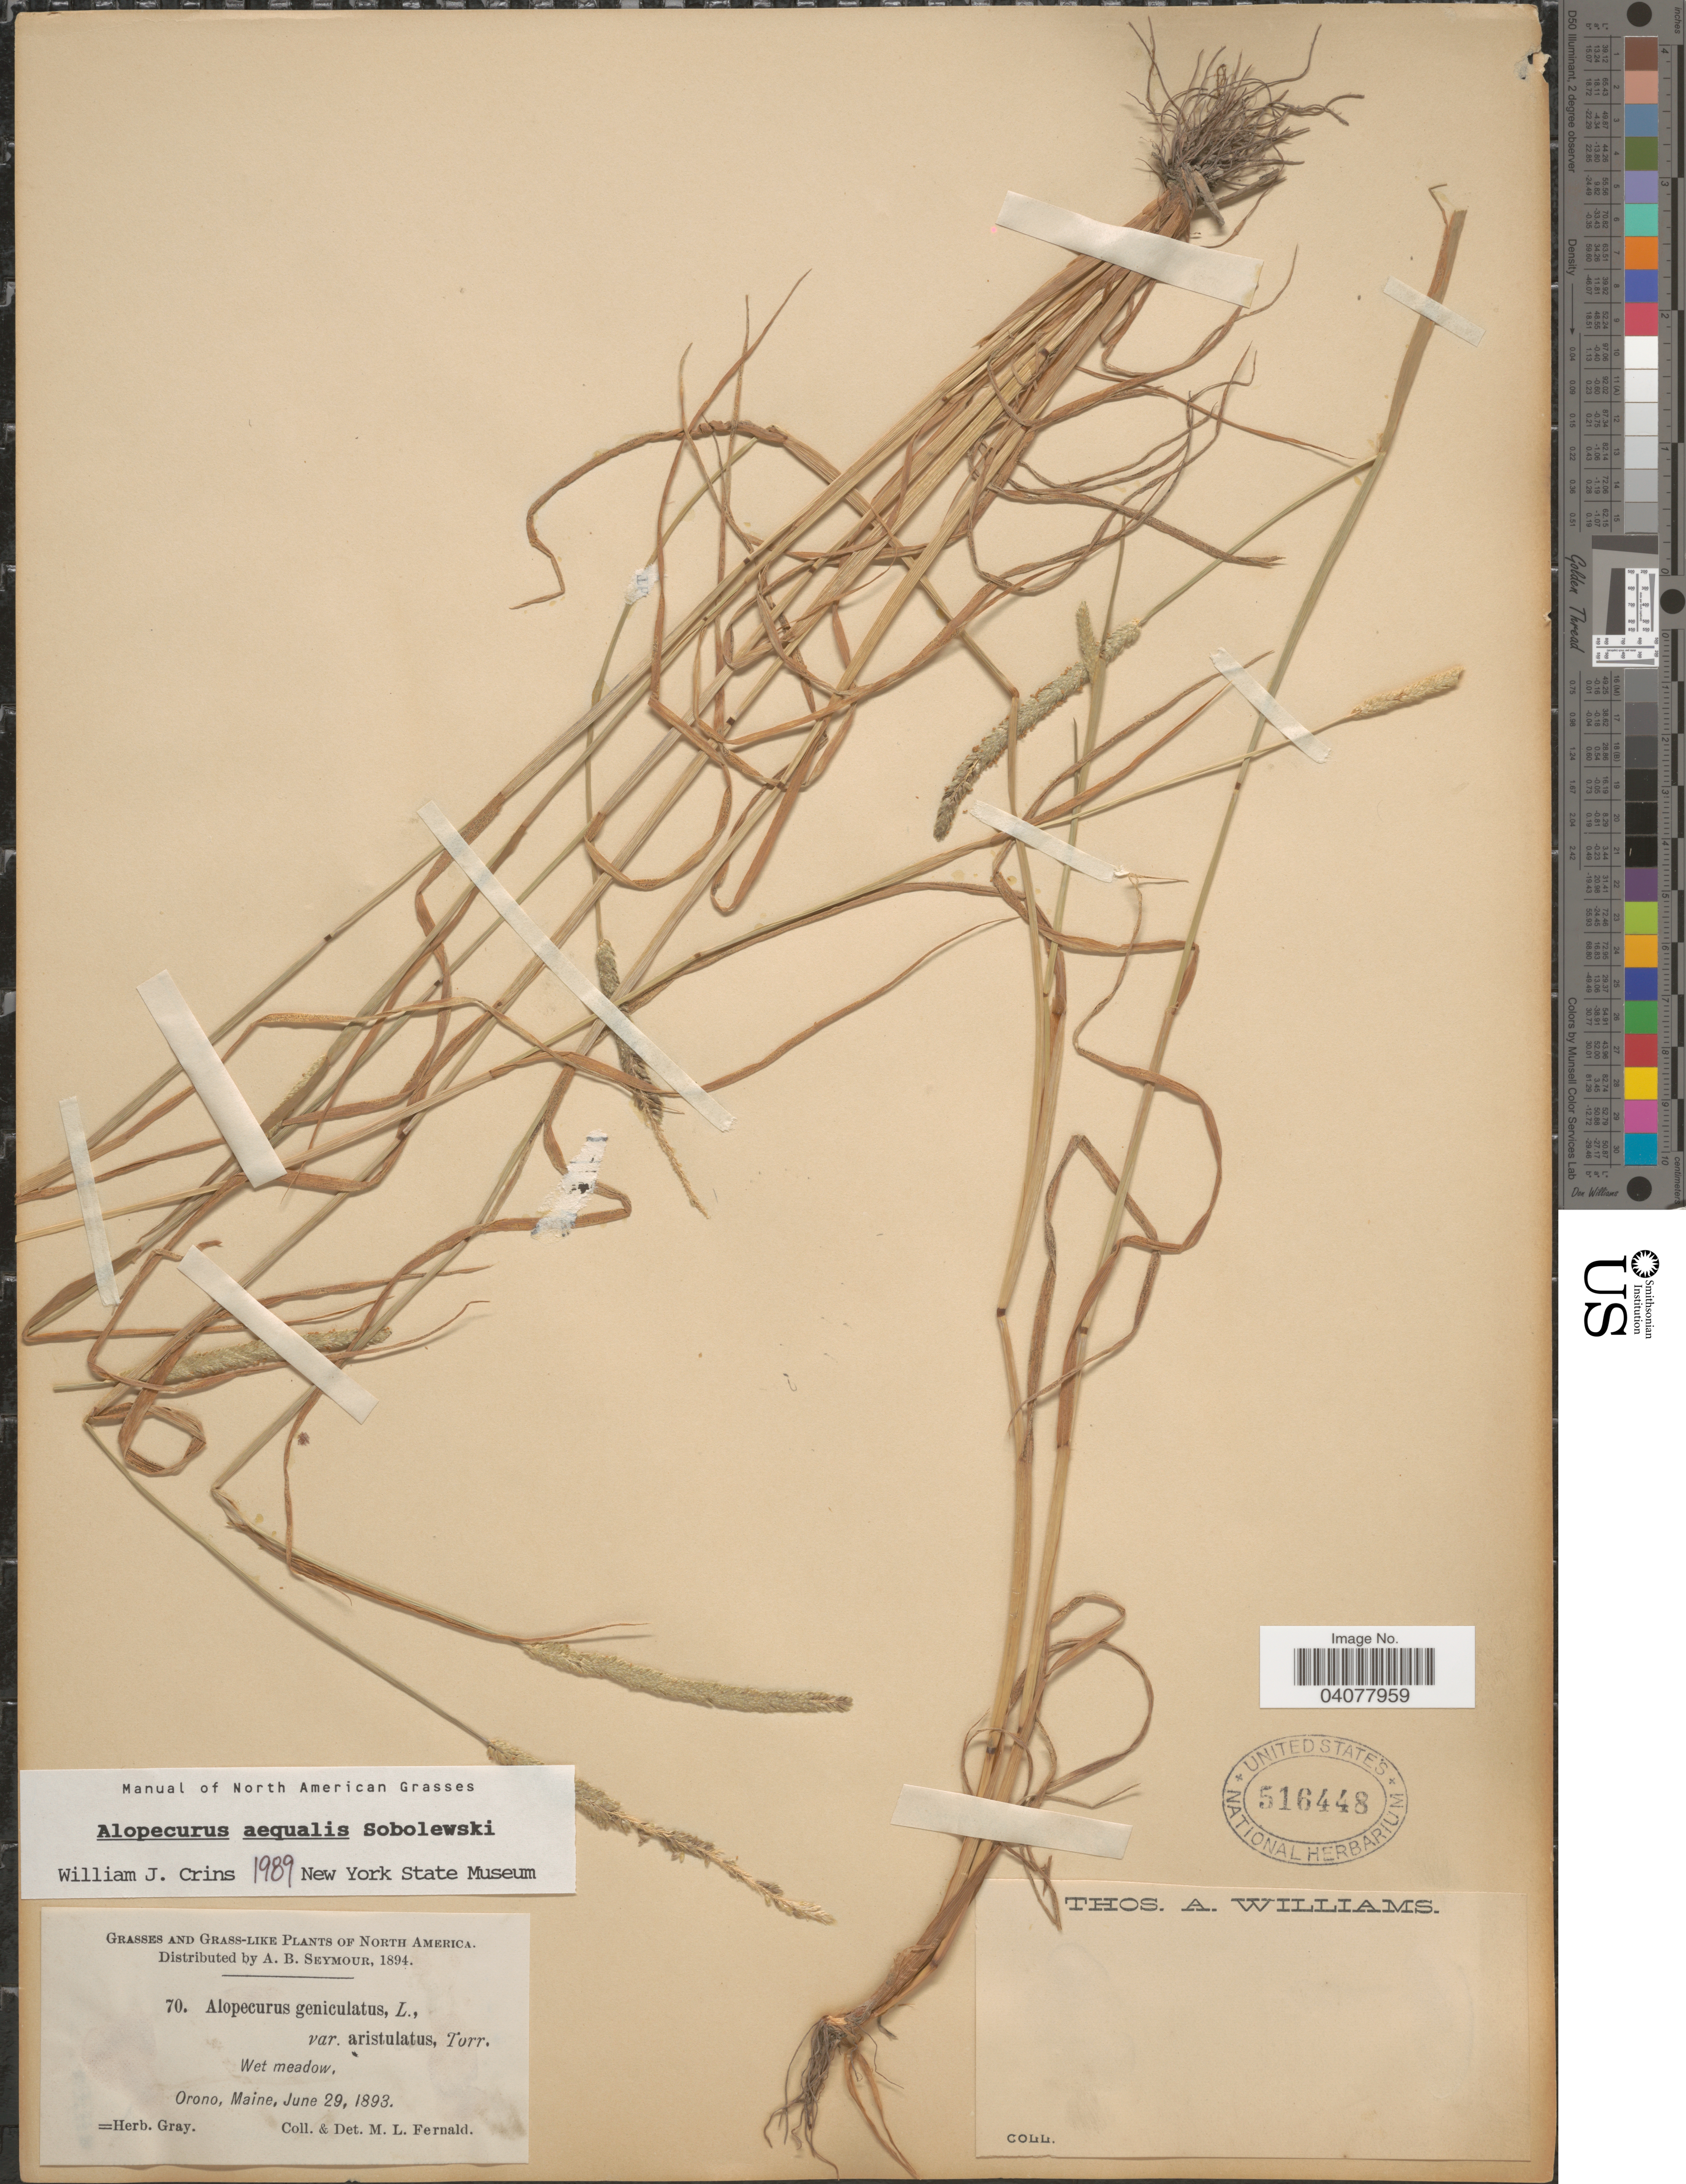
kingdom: Plantae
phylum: Tracheophyta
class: Liliopsida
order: Poales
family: Poaceae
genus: Alopecurus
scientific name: Alopecurus aequalis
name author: Sobol.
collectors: M. L. Fernald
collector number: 70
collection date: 1893-06-29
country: United States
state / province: Maine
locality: Orono.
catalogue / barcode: US 516448